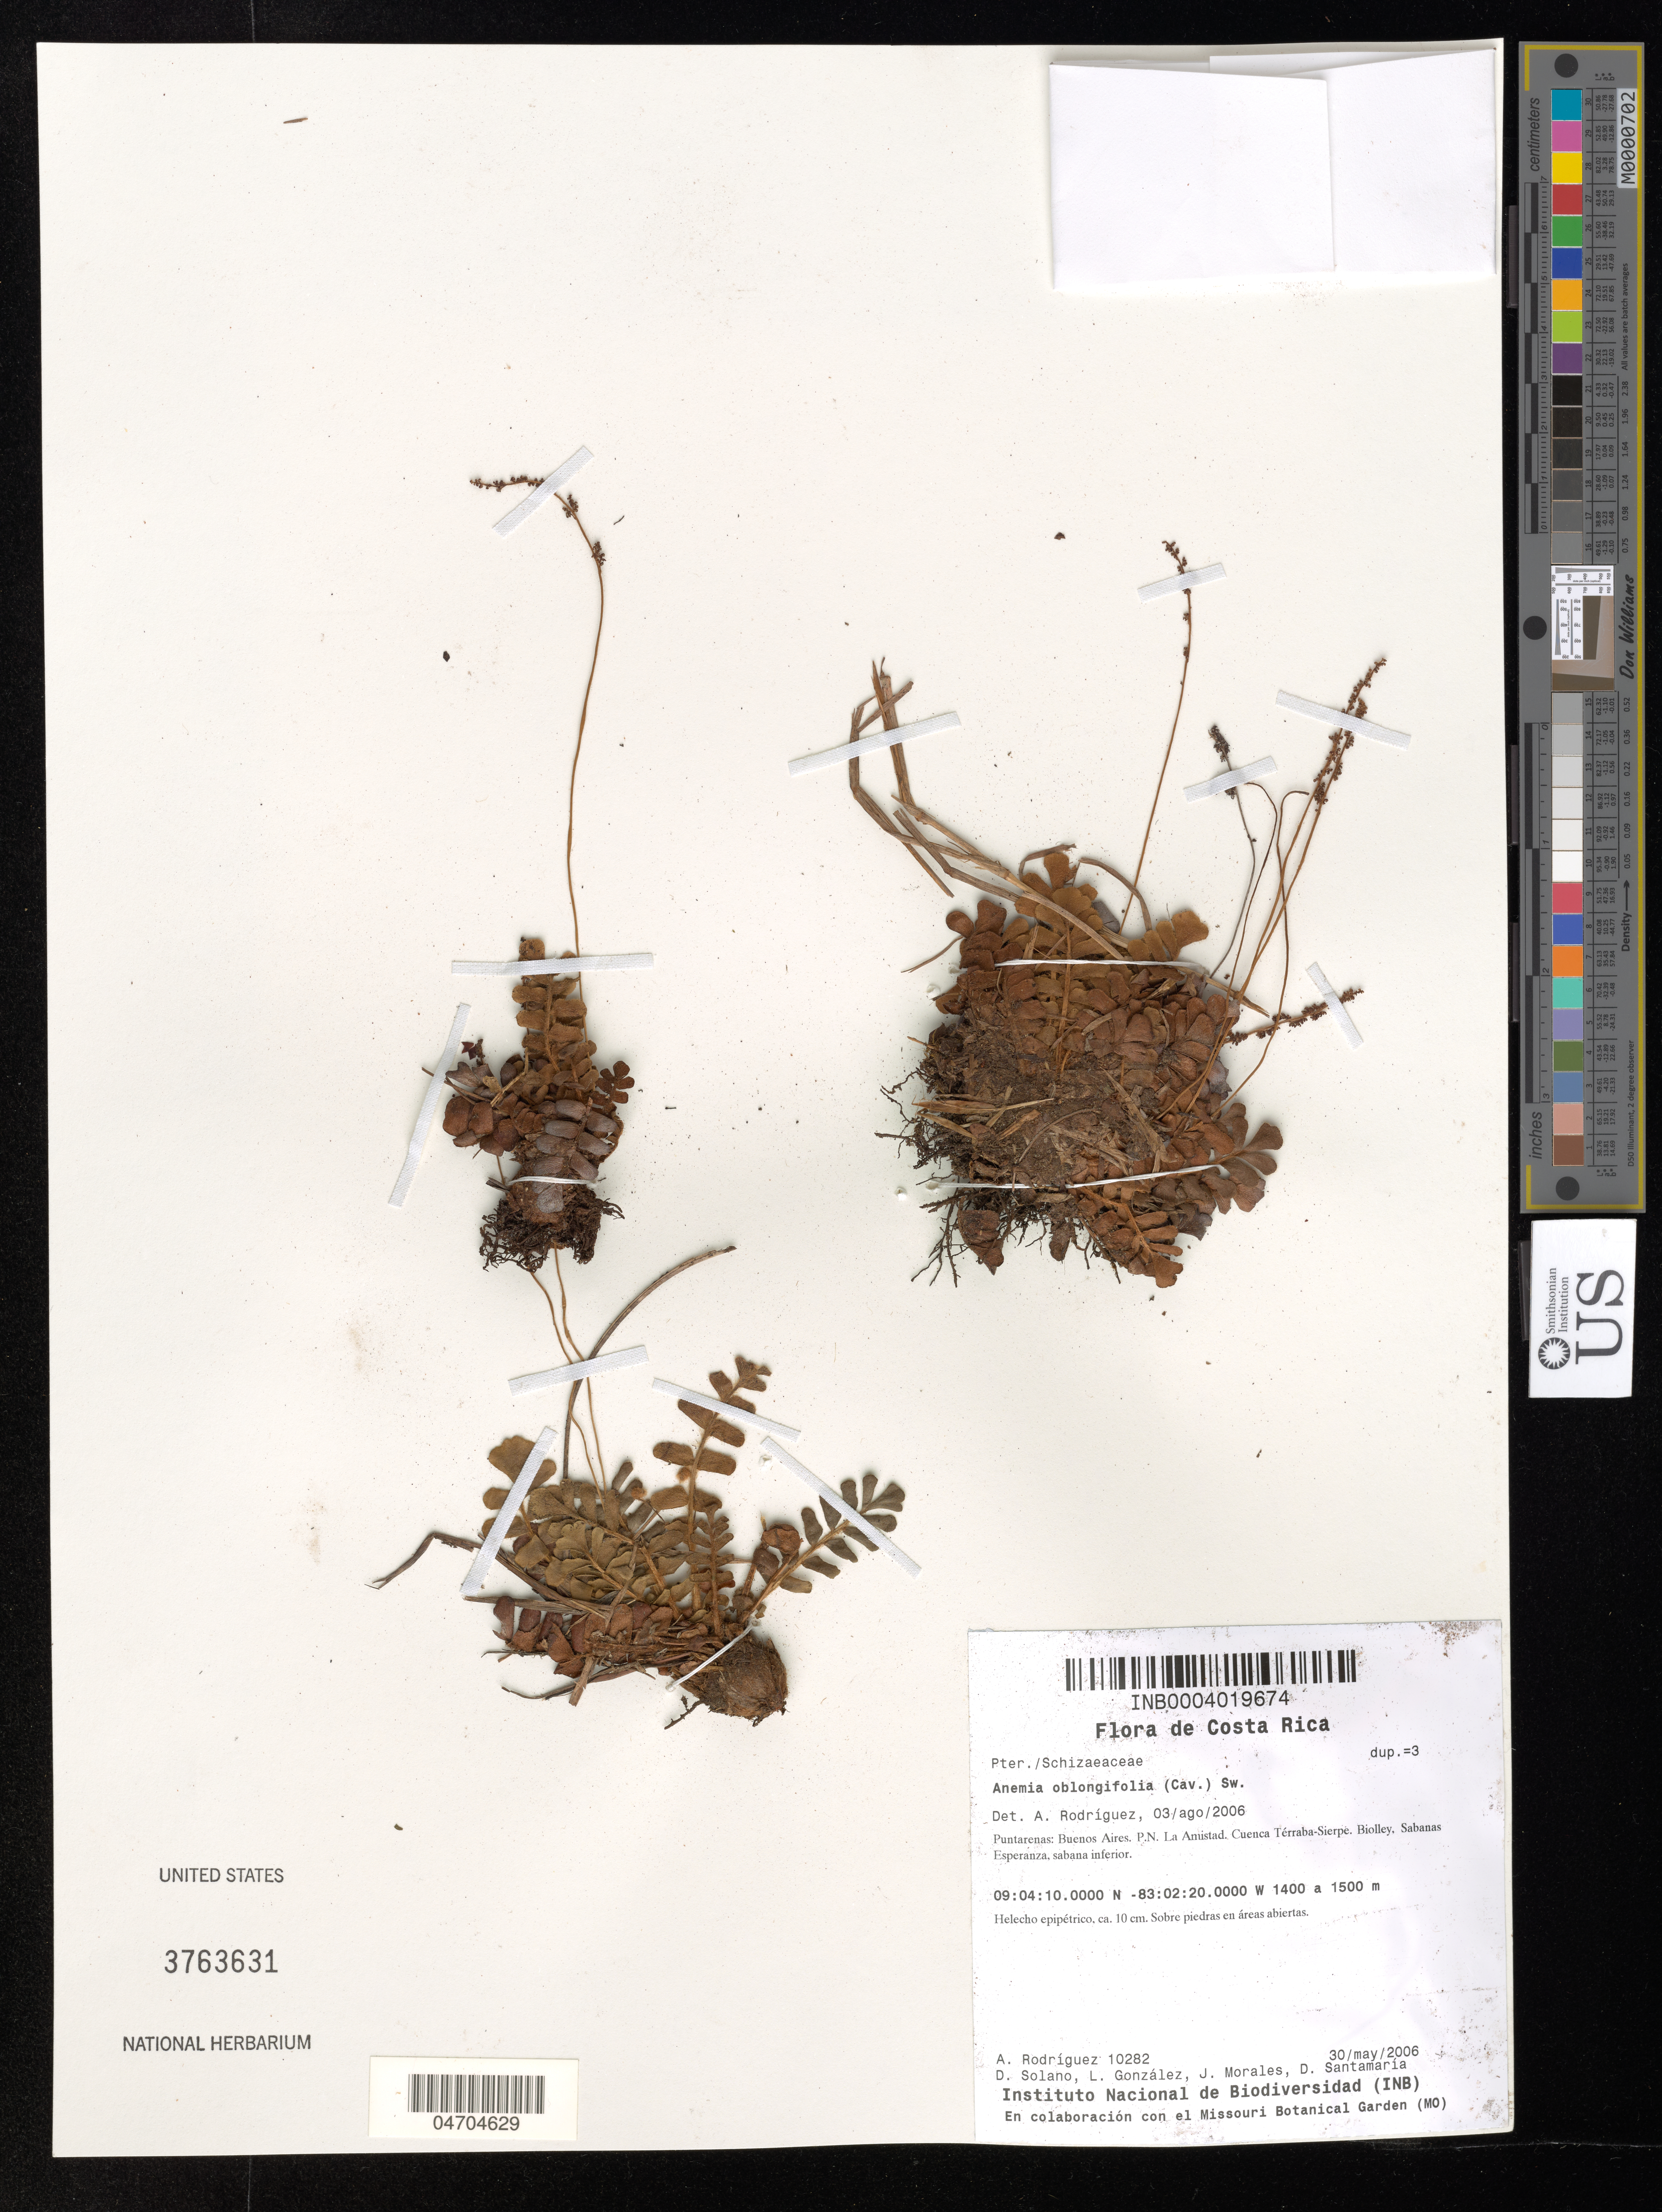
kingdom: Plantae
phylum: Tracheophyta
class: Polypodiopsida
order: Schizaeales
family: Anemiaceae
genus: Anemia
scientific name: Anemia oblongifolia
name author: (Cav.) Sw.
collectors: A. Rodríguez, D. Solano, L. Gonzalez, J. Morales & D. Santamaria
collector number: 10282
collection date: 2006-05-30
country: Costa Rica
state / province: Puntarenas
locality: Buenos Aires. P. N. La Amistad. Cuenca Térraba-Sierpe. Biolley, Sabanas Esperanza, sabana inferior.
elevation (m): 1400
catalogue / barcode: US 3763631